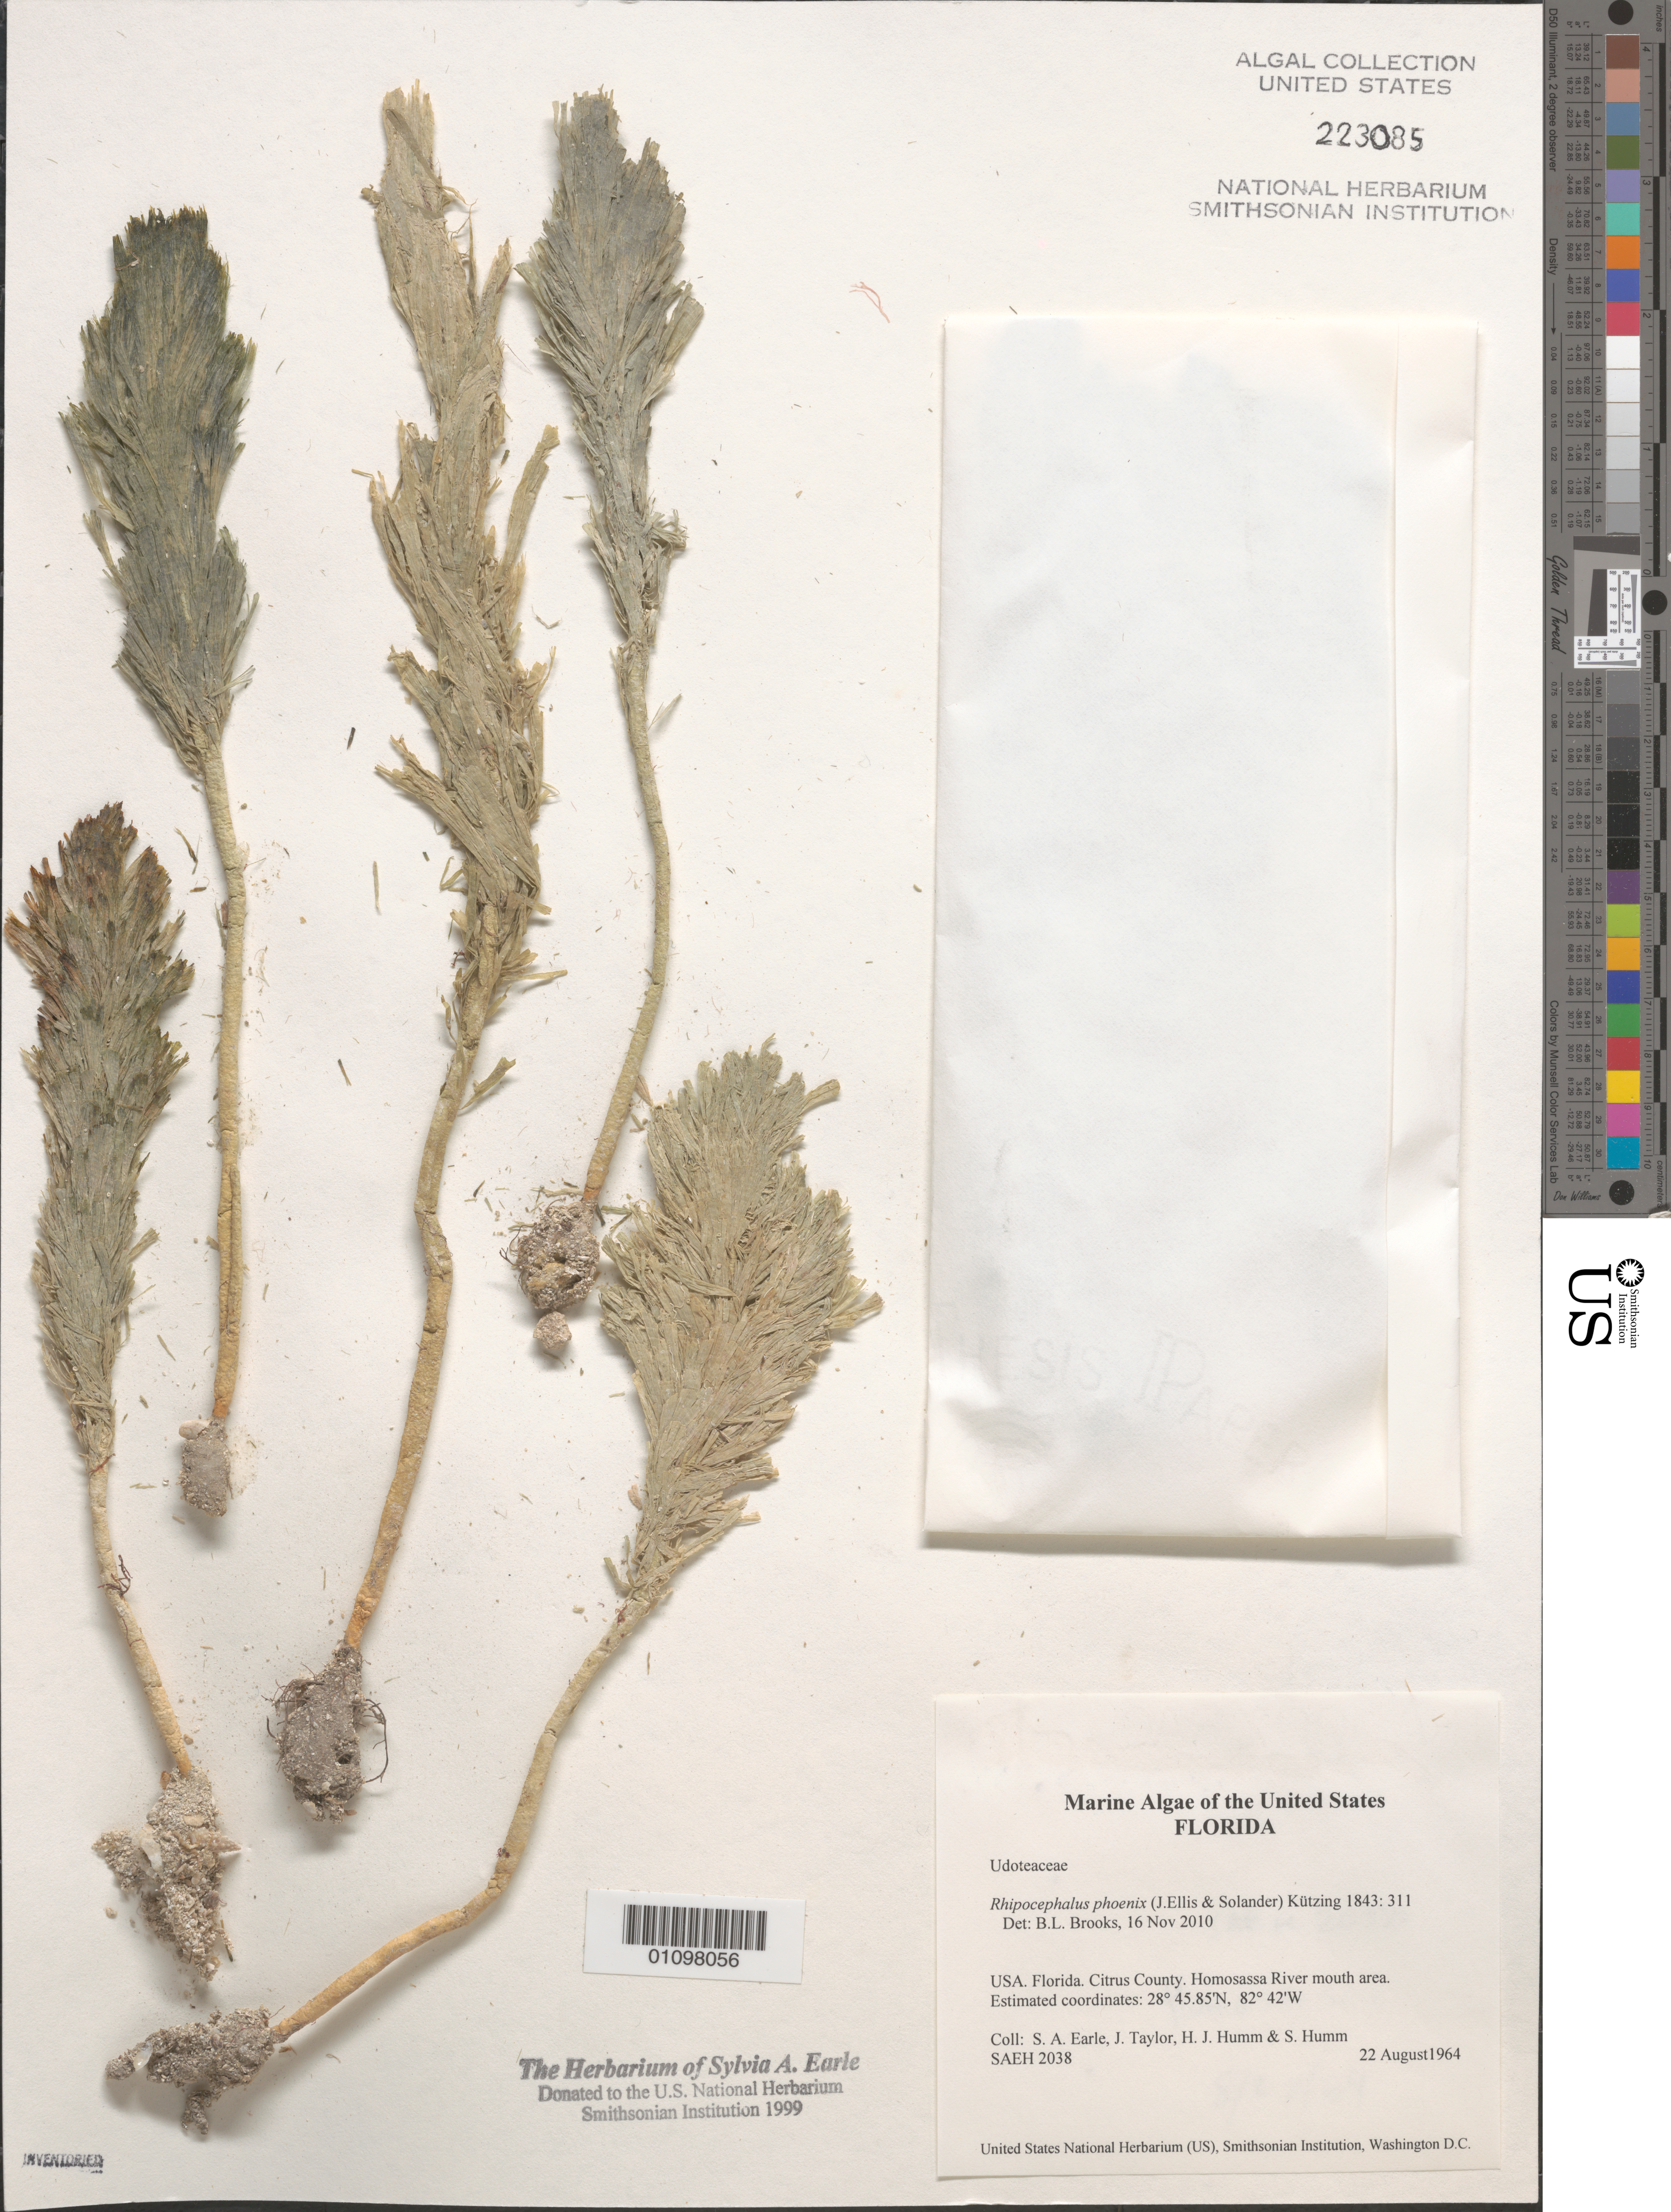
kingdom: Plantae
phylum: Chlorophyta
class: Ulvophyceae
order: Bryopsidales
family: Udoteaceae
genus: Rhipocephalus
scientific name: Rhipocephalus phoenix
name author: (J. Ellis & Sol.) Kütz.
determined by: Brooks, B. L., (BOT), Smithsonian Institution - National Museum of Natural History (UNITED STATES)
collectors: S. A. Earle, J. L. Taylor, H. J. Humm & S. Humm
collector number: SAEH 2038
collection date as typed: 22 Aug 1964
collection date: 1964-08-22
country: United States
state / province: Florida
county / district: Citrus County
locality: Homosassa River mouth area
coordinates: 28 45.85'N, 82 42'W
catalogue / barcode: US 223085